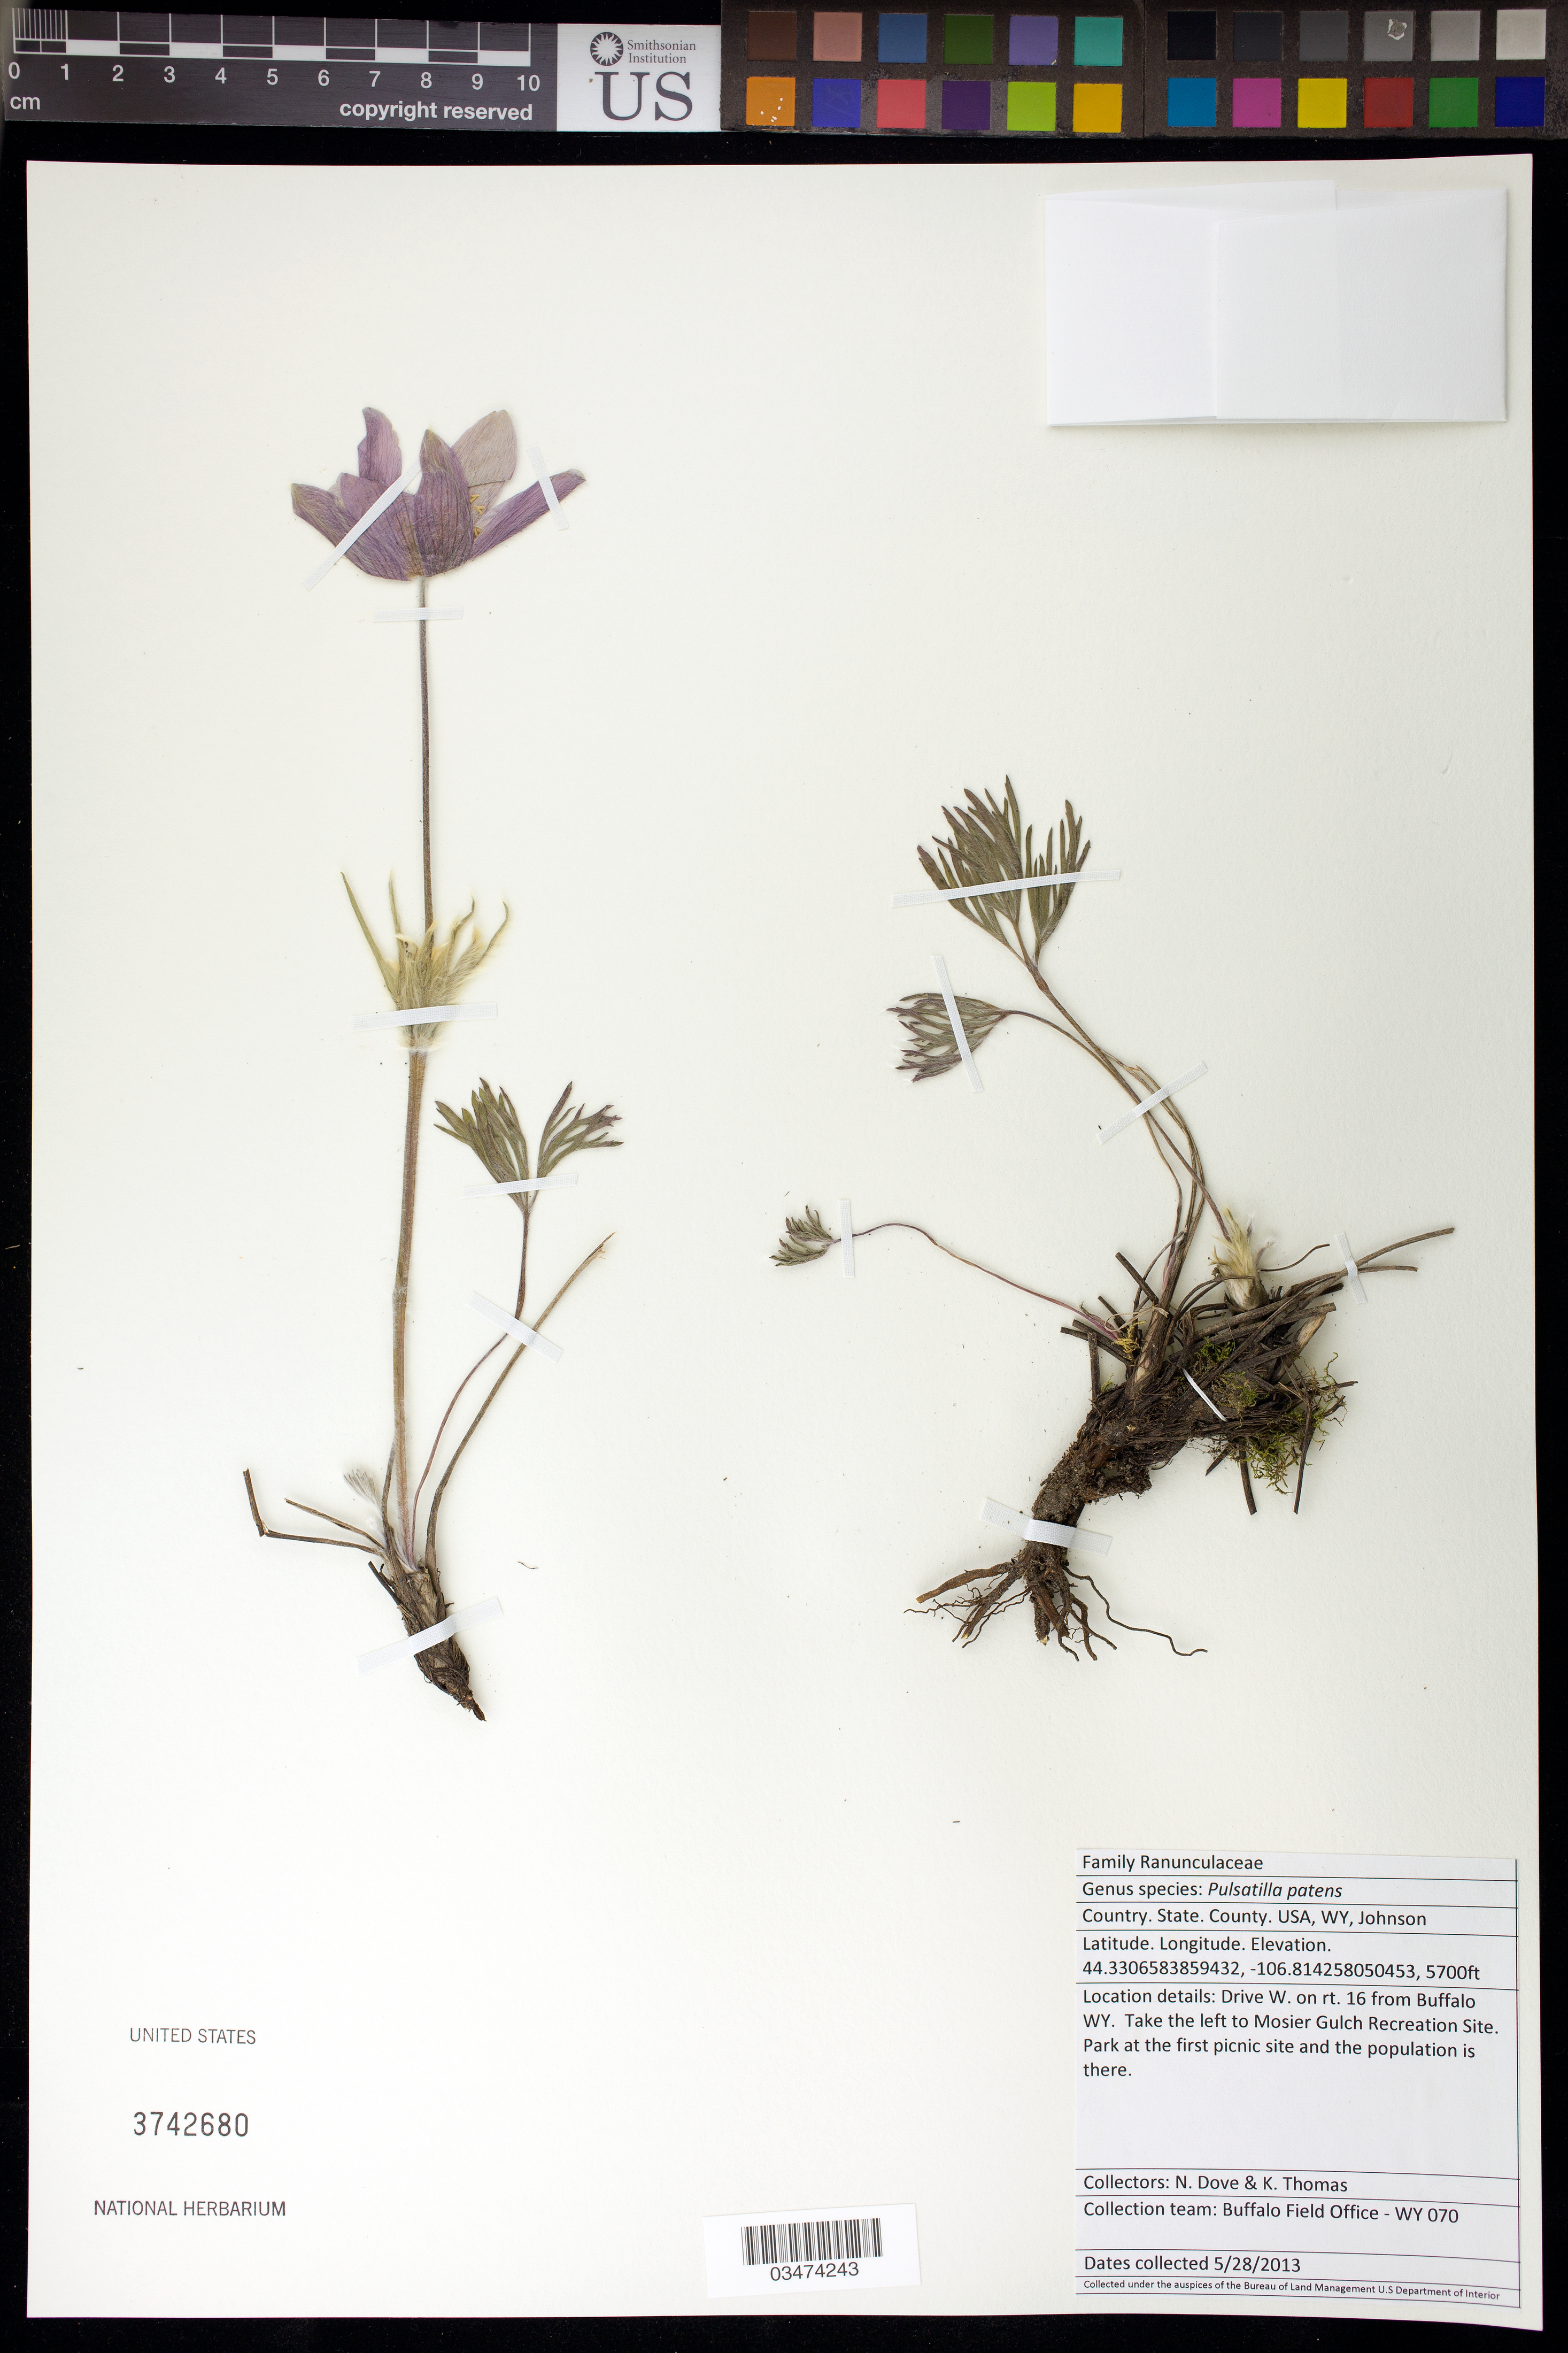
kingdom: Plantae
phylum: Tracheophyta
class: Magnoliopsida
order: Ranunculales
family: Ranunculaceae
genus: Pulsatilla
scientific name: Pulsatilla patens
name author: (L.) Mill.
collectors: N. Dove & K. Thomas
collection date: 2013-05-28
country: United States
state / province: Wyoming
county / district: Johnson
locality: Mosier Gulch Recreation Site, first picnic site.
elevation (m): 1737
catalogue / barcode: US 3742680